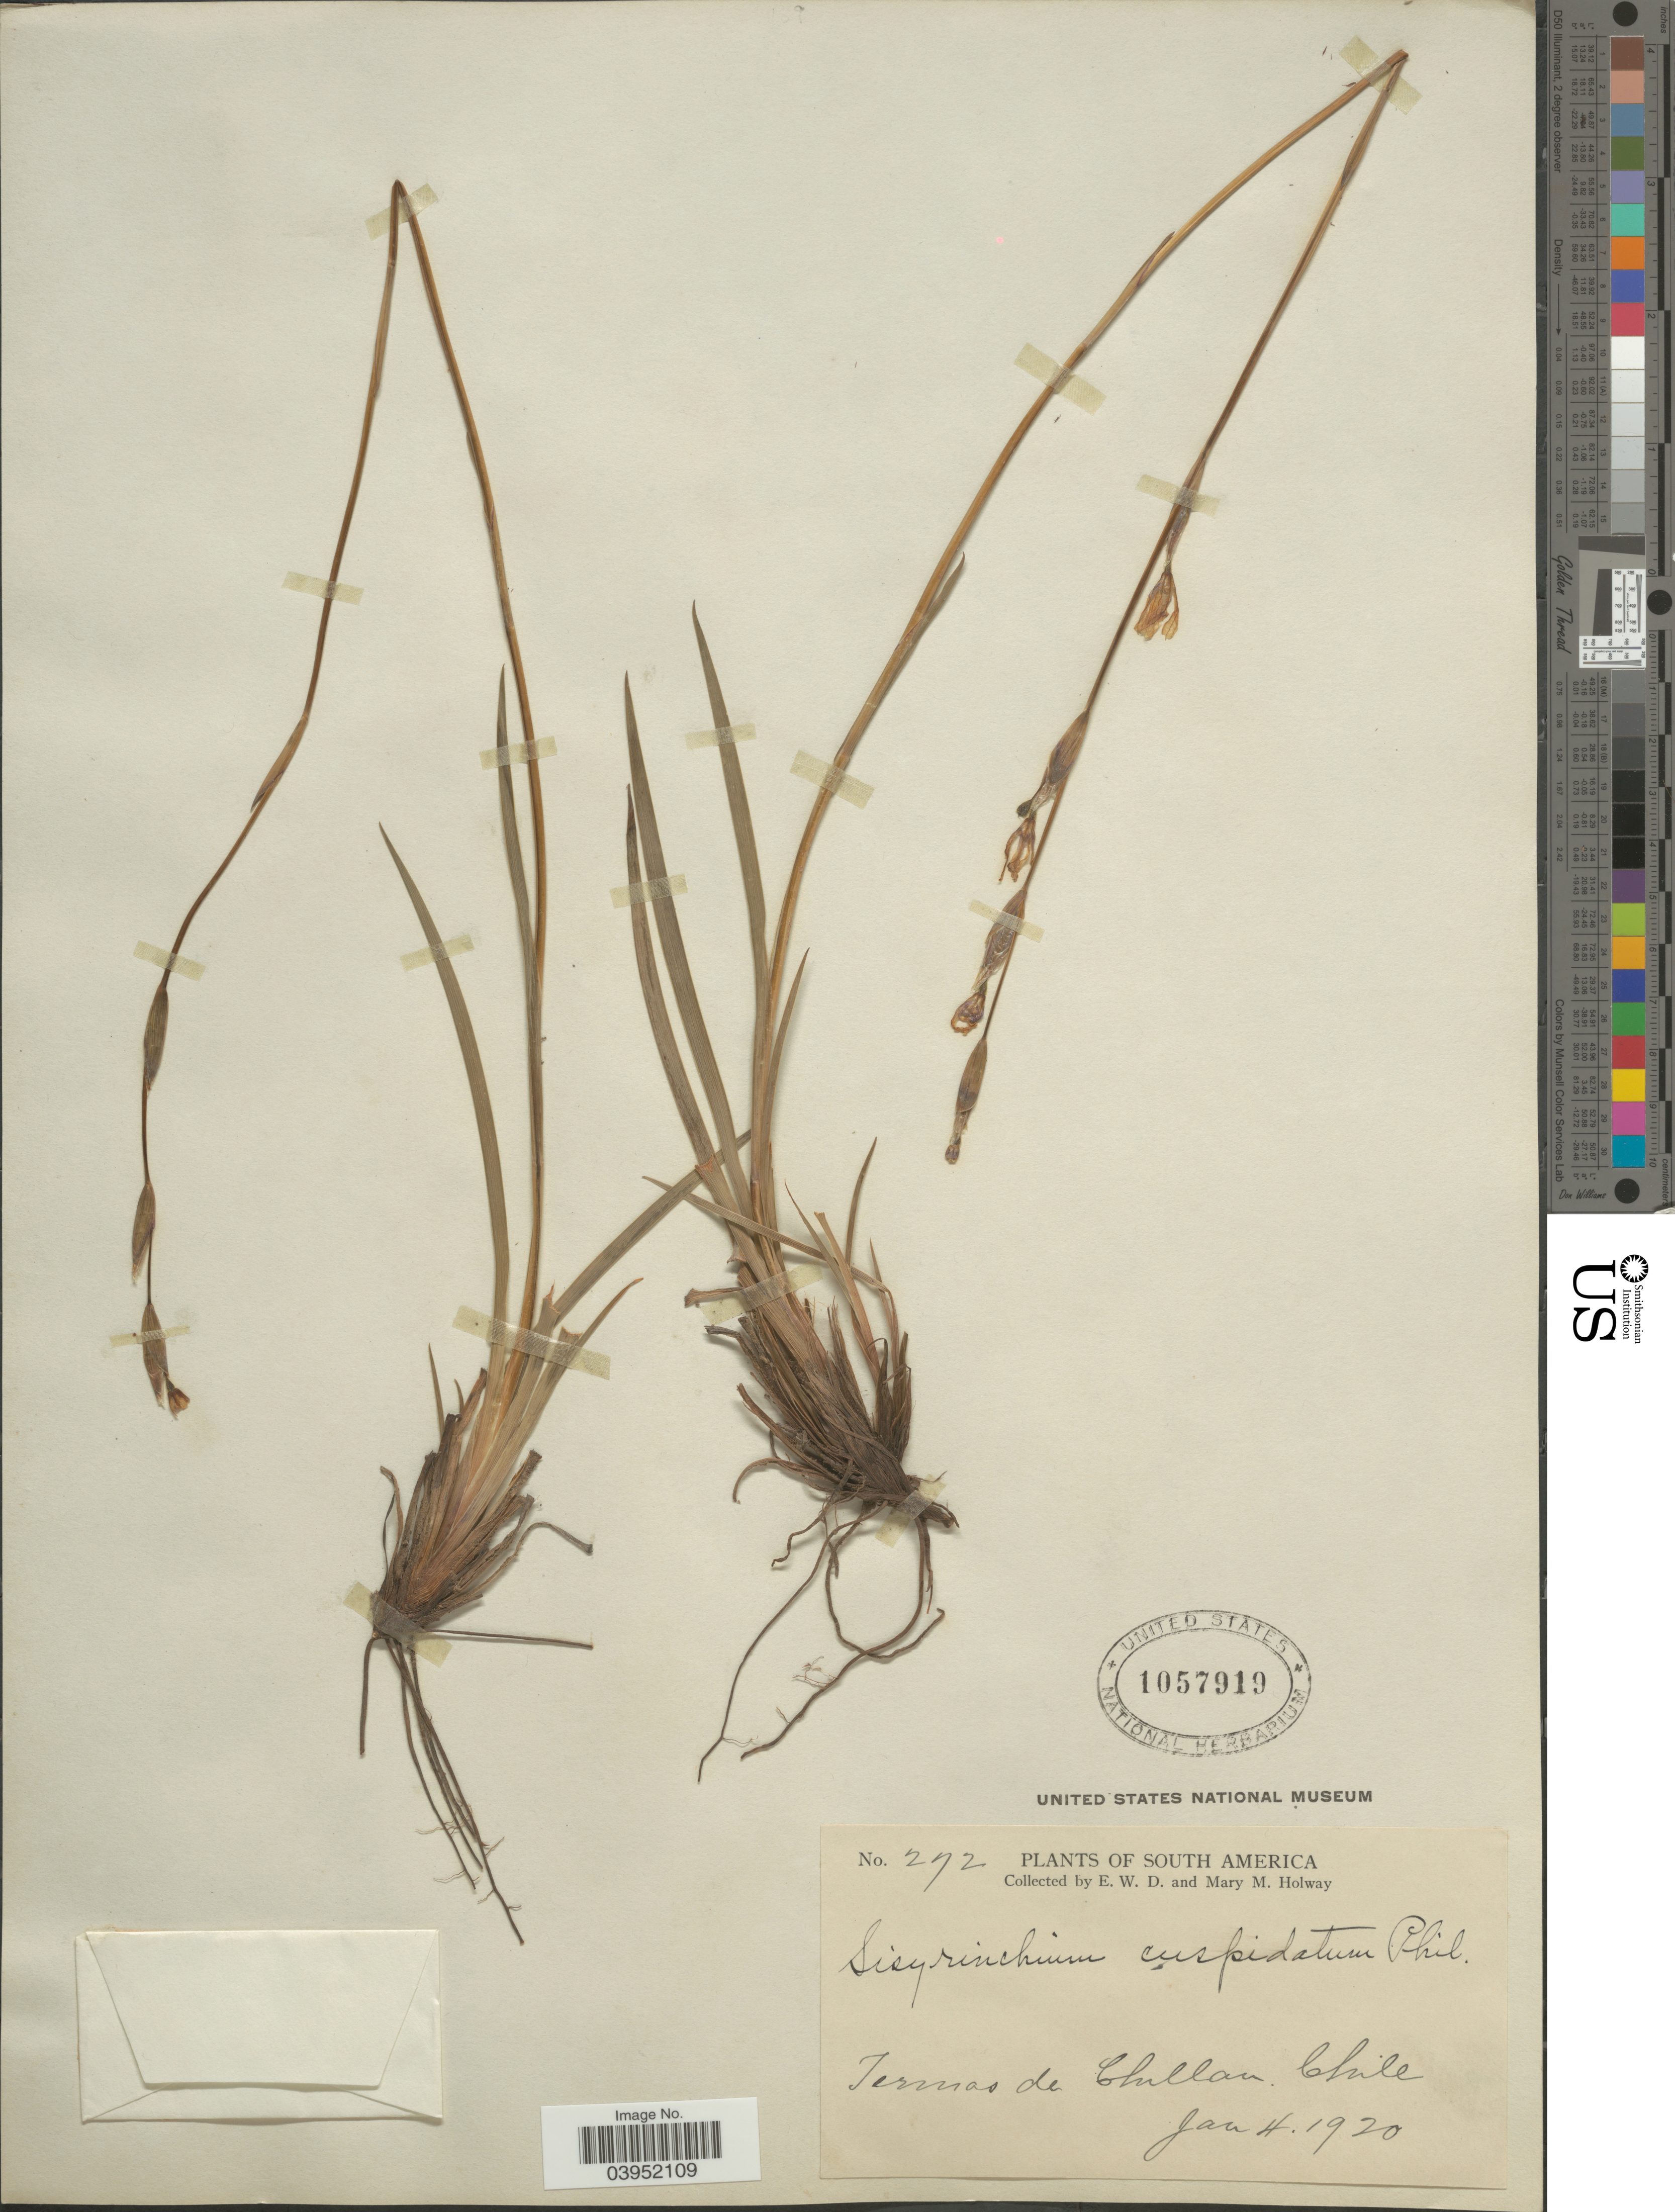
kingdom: Plantae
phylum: Tracheophyta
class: Liliopsida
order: Asparagales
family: Iridaceae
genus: Sisyrinchium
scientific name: Sisyrinchium cuspidatum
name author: Poepp.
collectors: E. W. D. Holway & M. M. Holway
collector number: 272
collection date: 1920-01-04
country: Chile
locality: Termas de Chillan.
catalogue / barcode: US 1057919